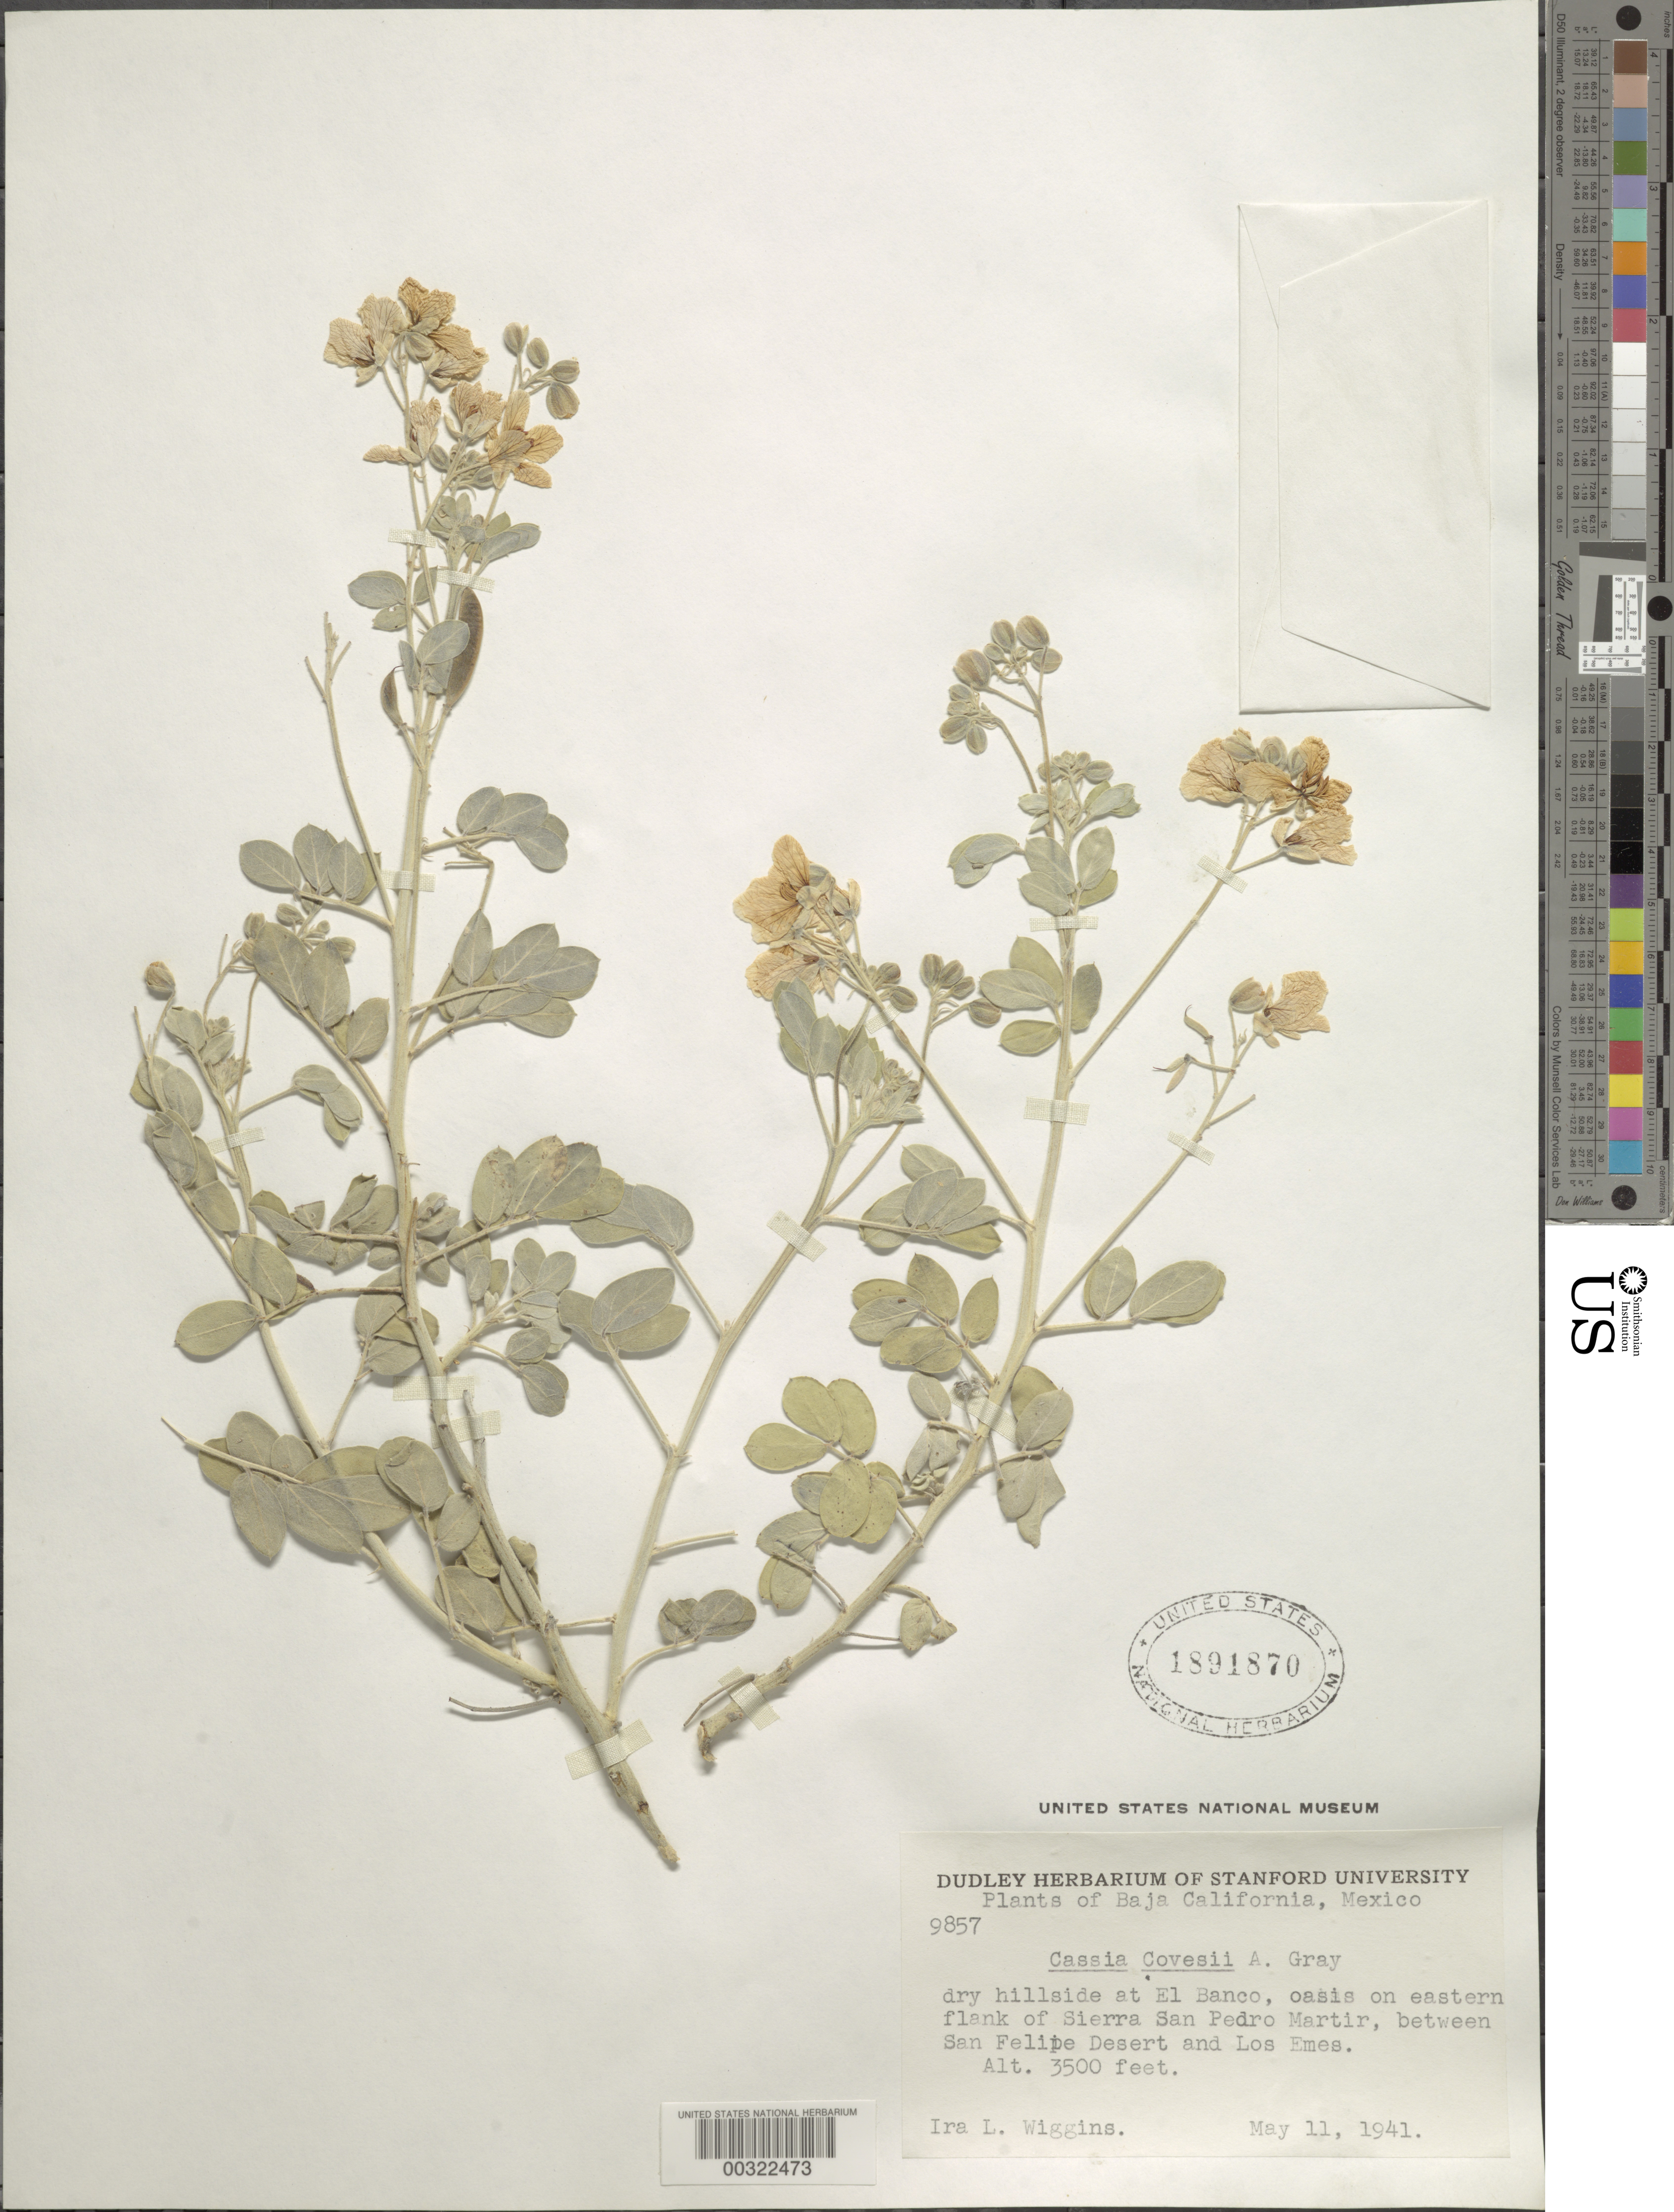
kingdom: Plantae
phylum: Tracheophyta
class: Magnoliopsida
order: Fabales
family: Fabaceae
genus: Senna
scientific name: Senna covesii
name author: (A. Gray) H.S. Irwin & Barneby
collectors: I. L. Wiggins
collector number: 9857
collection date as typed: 11 May 1941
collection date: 1941-05-11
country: Mexico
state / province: Baja California Norte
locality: At El Banco, oasis on eastern flank of Sierra San Pedro Martir, between San Felipe Desert and Los Emes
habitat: Dry hillside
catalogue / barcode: US 1891870